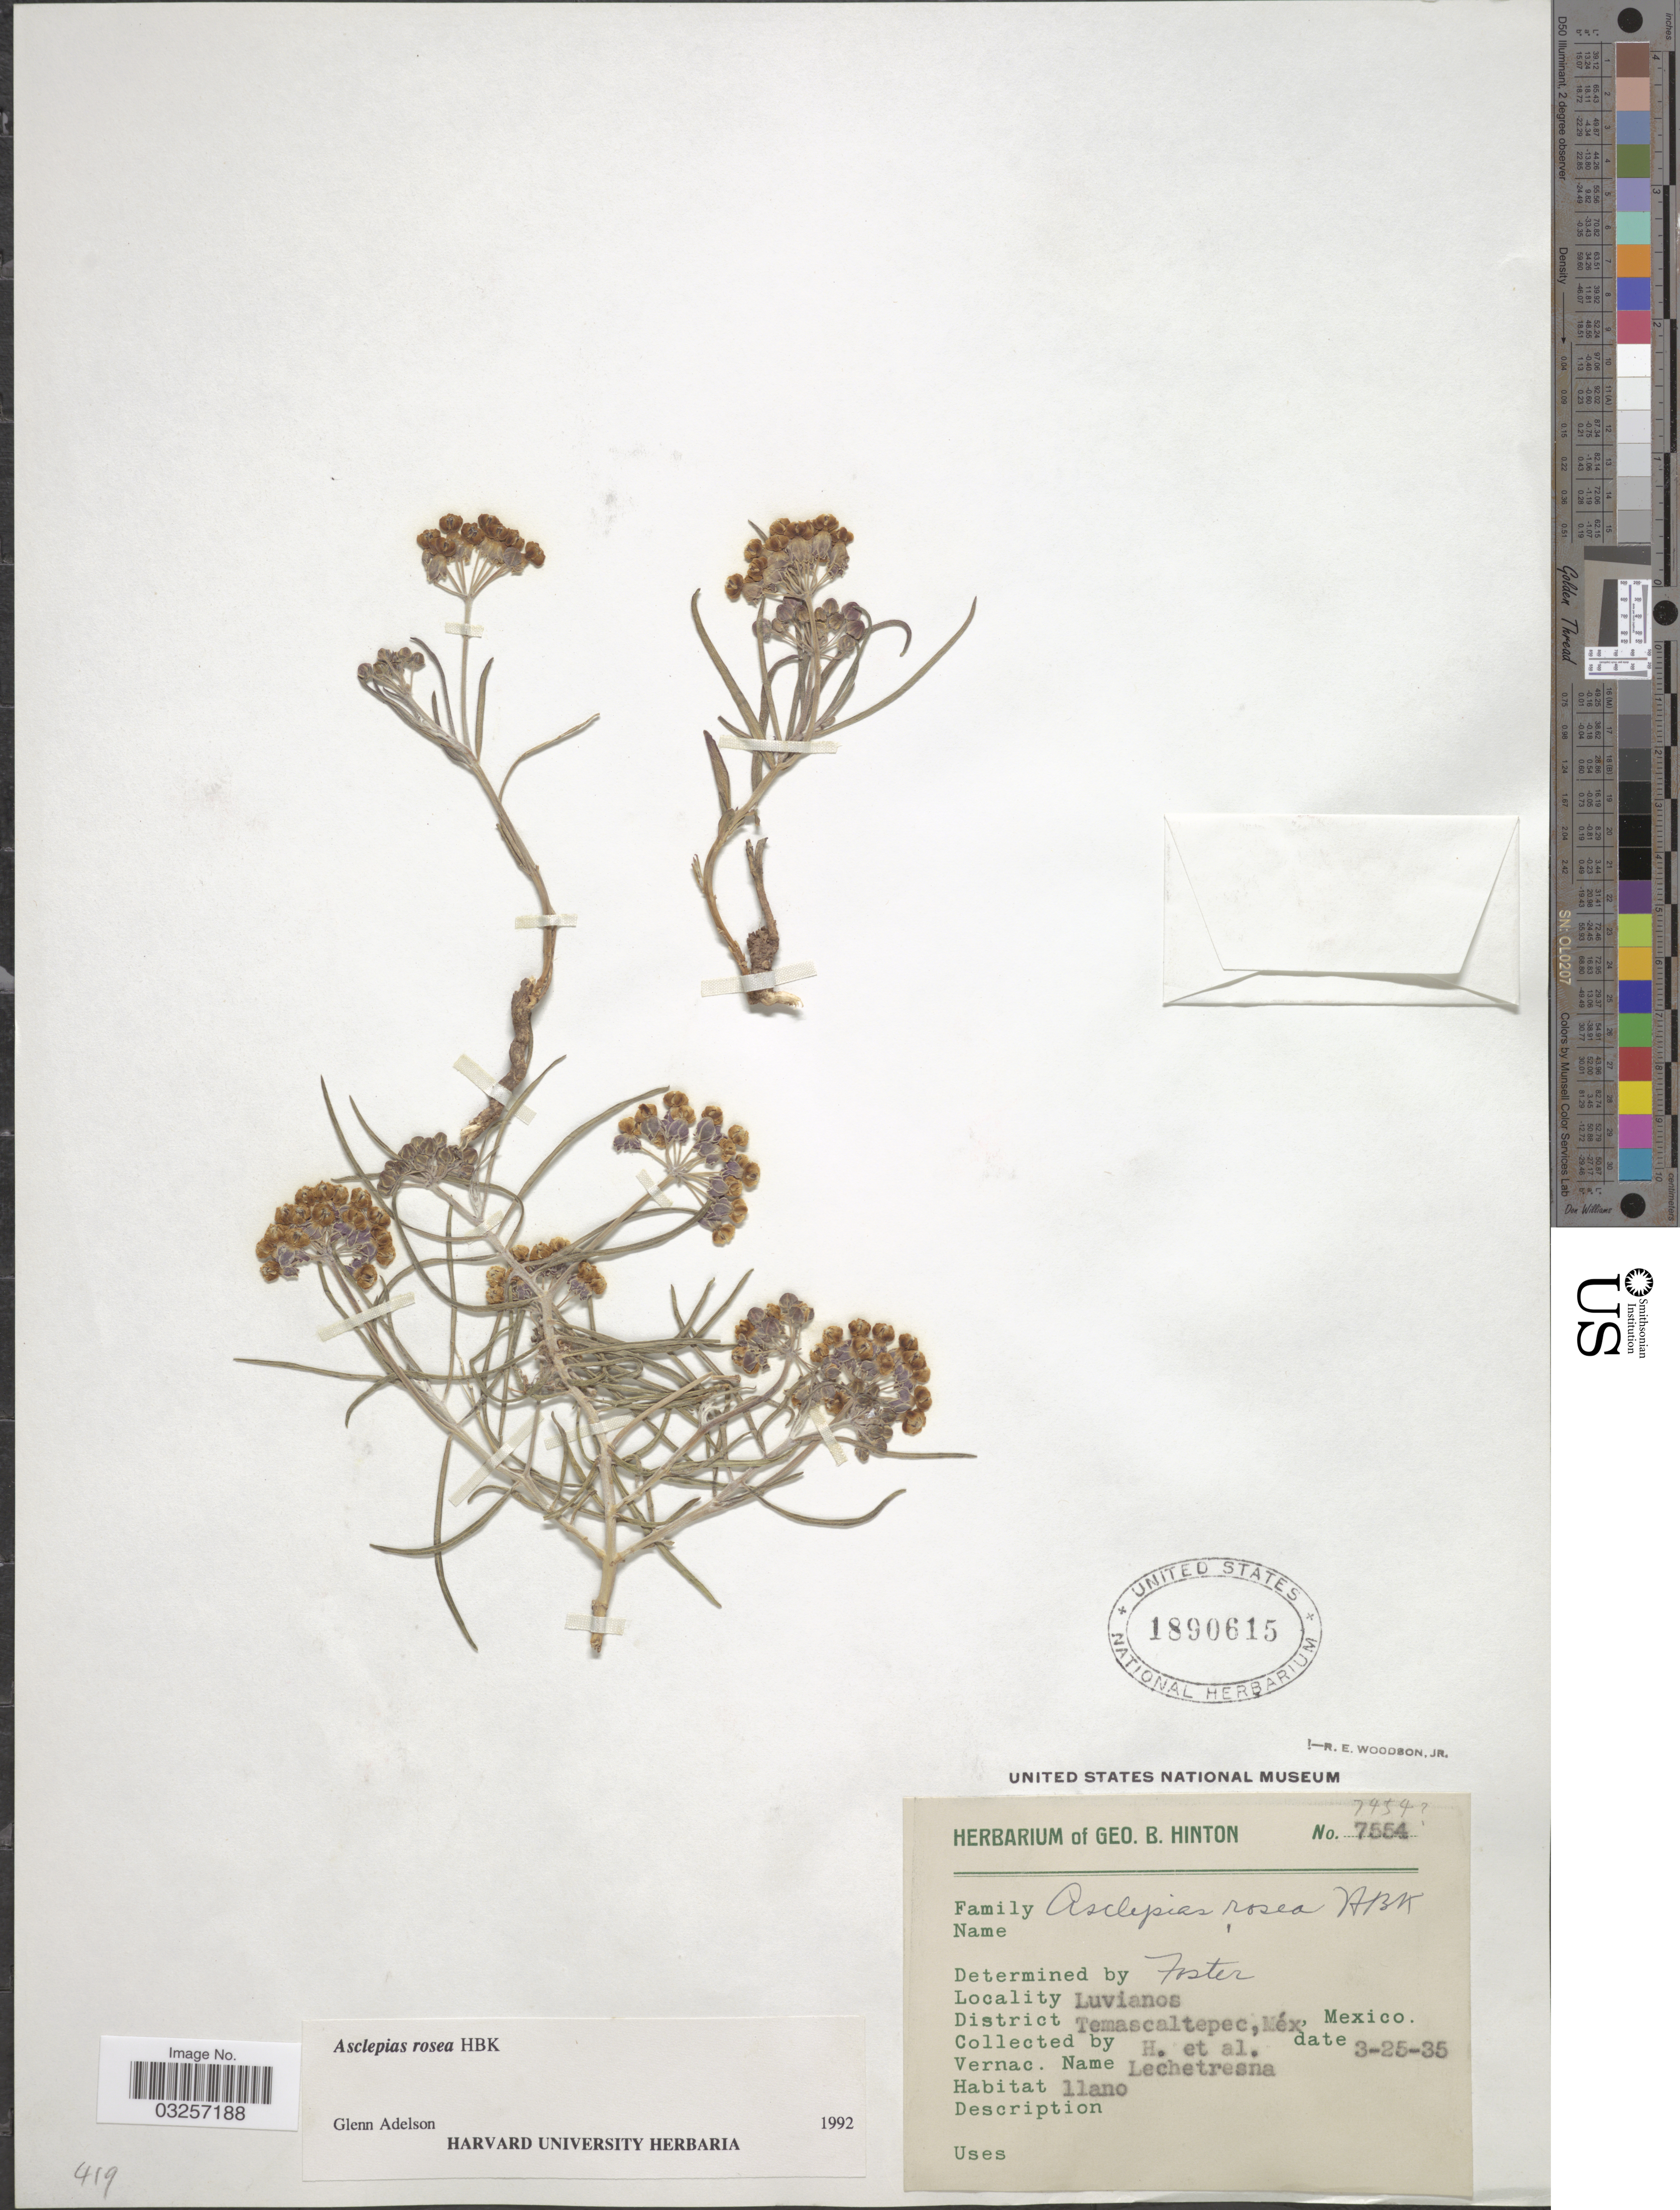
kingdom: Plantae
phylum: Tracheophyta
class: Magnoliopsida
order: Gentianales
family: Apocynaceae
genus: Asclepias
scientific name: Asclepias rosea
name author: Kunth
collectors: G. B. Hinton & et al.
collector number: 7554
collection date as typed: Transcribed d/m/y: 25/3/35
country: Mexico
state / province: México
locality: Luvianos, District Temascaltepec.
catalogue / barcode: US 1890615